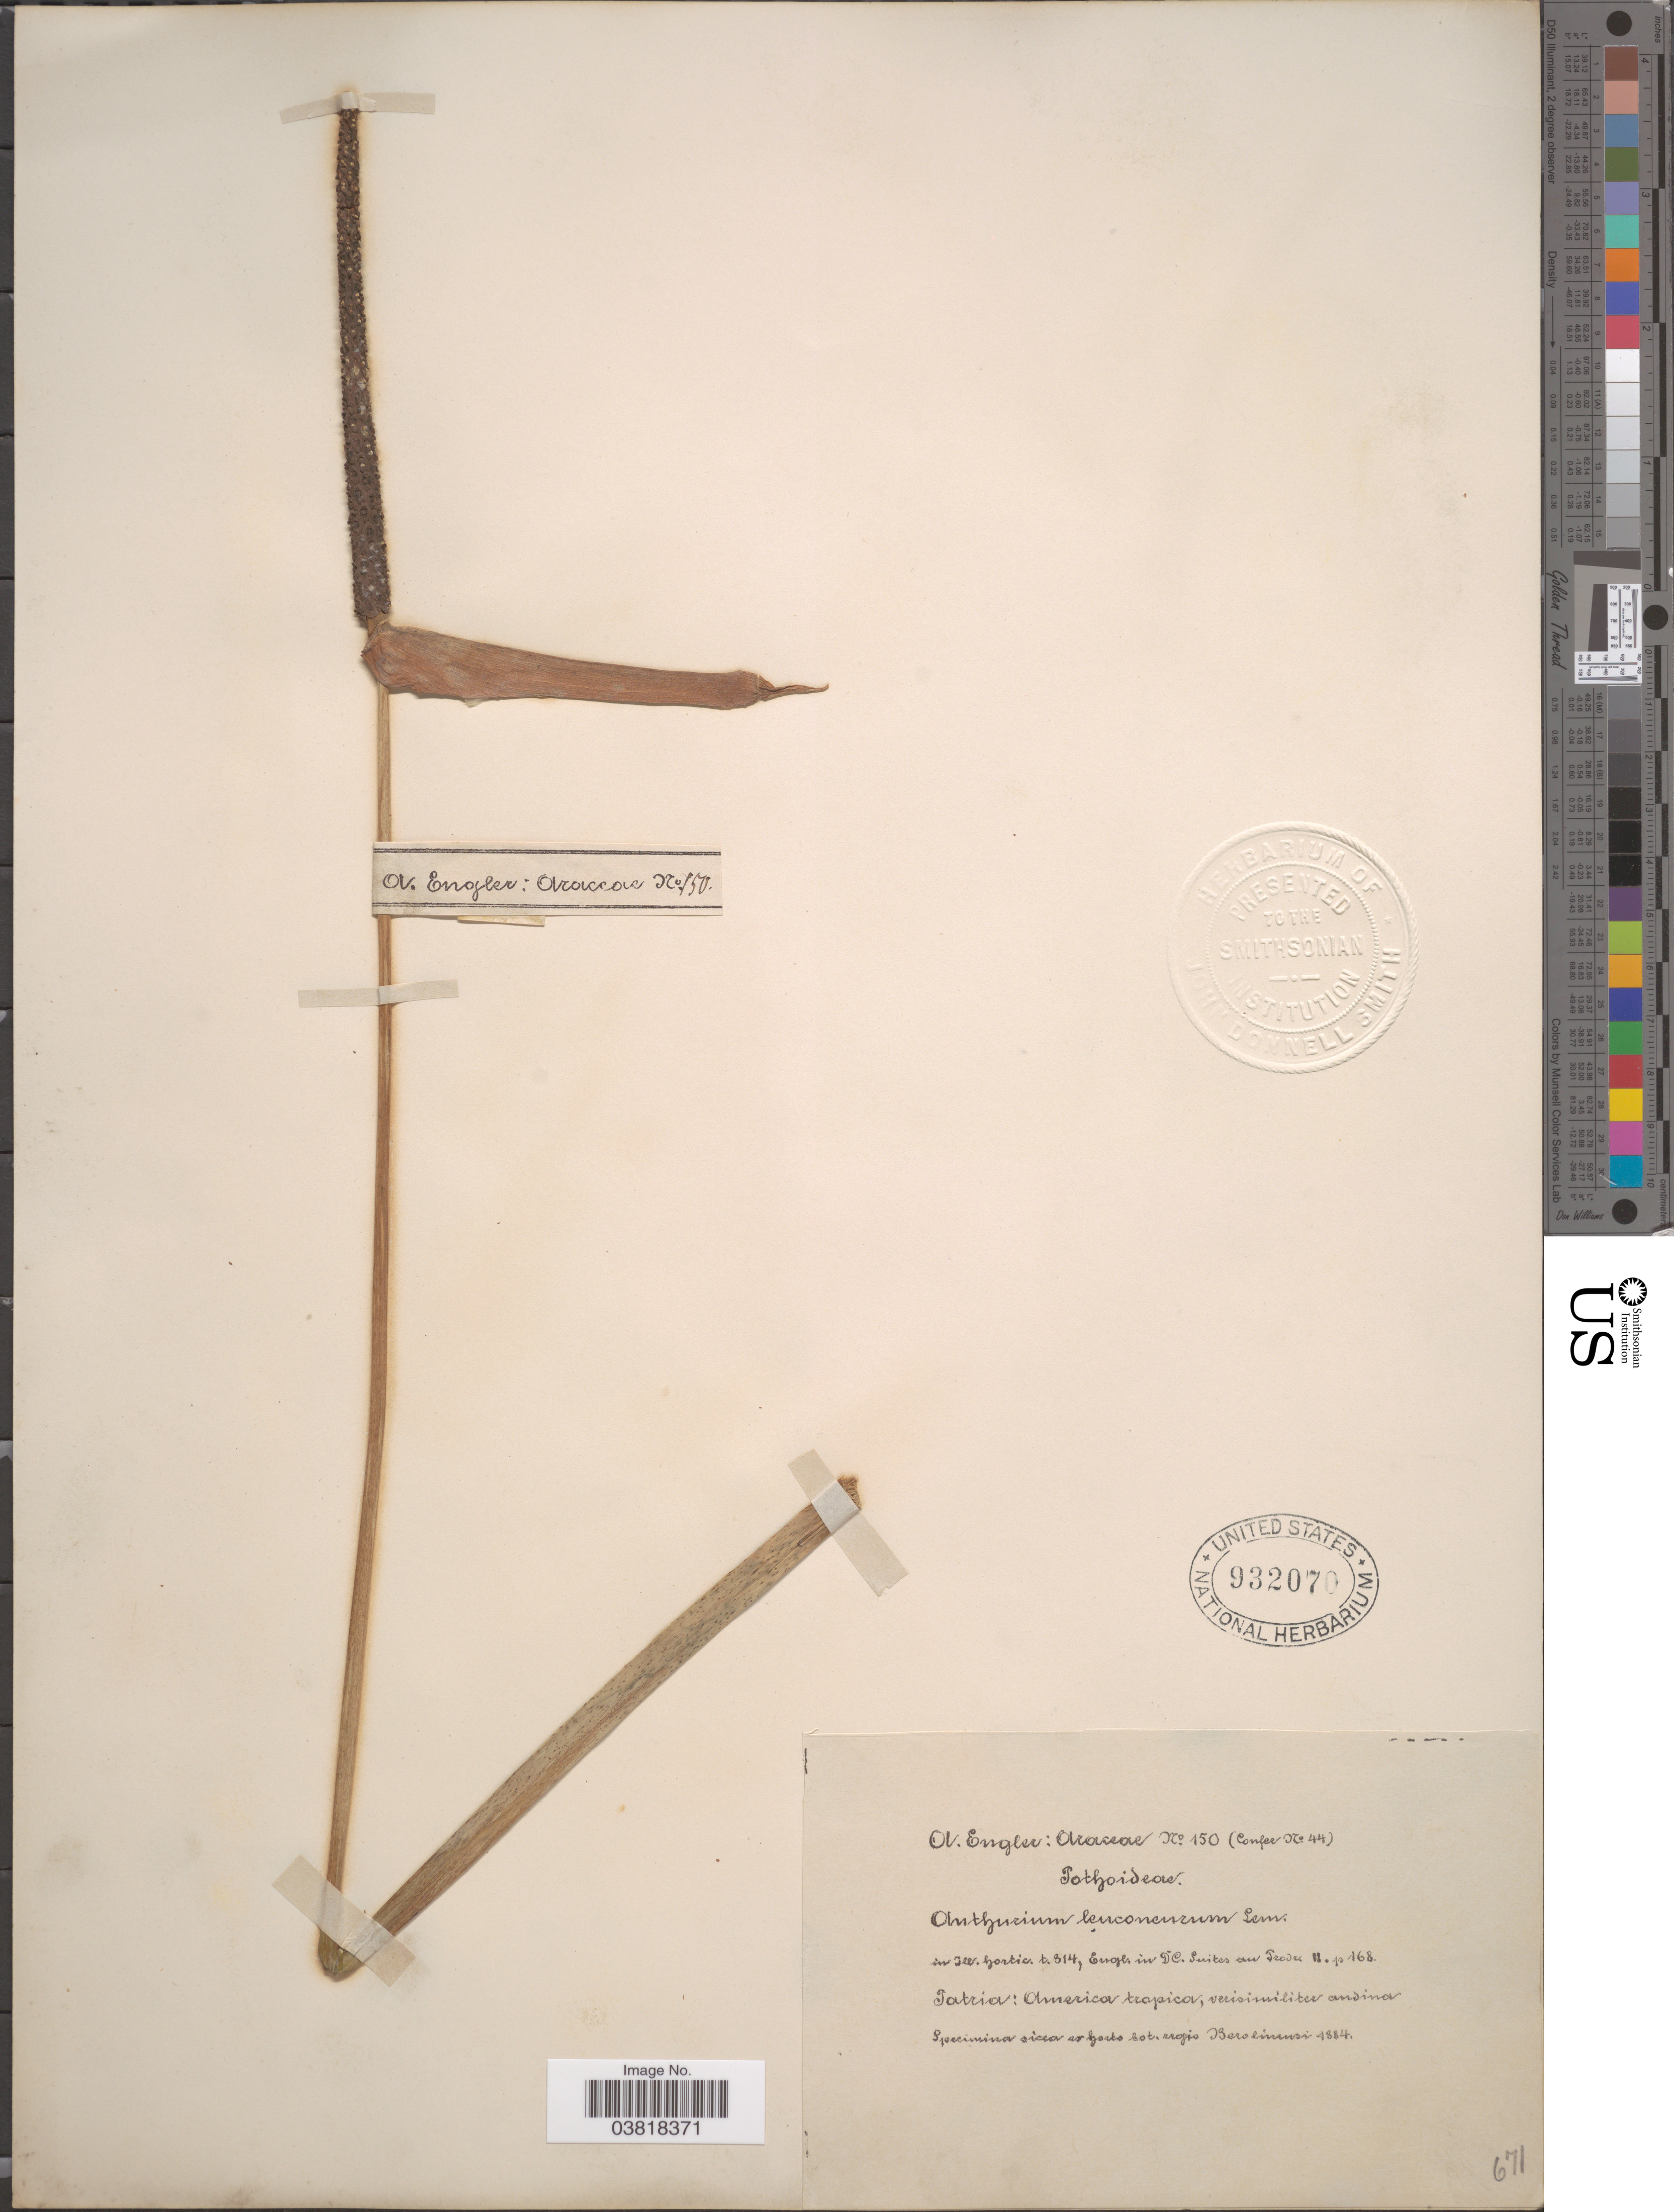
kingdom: Plantae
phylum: Tracheophyta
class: Liliopsida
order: Alismatales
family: Araceae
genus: Anthurium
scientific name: Anthurium clarinervium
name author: Matuda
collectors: A. Engler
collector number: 150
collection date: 1884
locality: America tropica, verisimiliter andina.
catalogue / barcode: US 932070